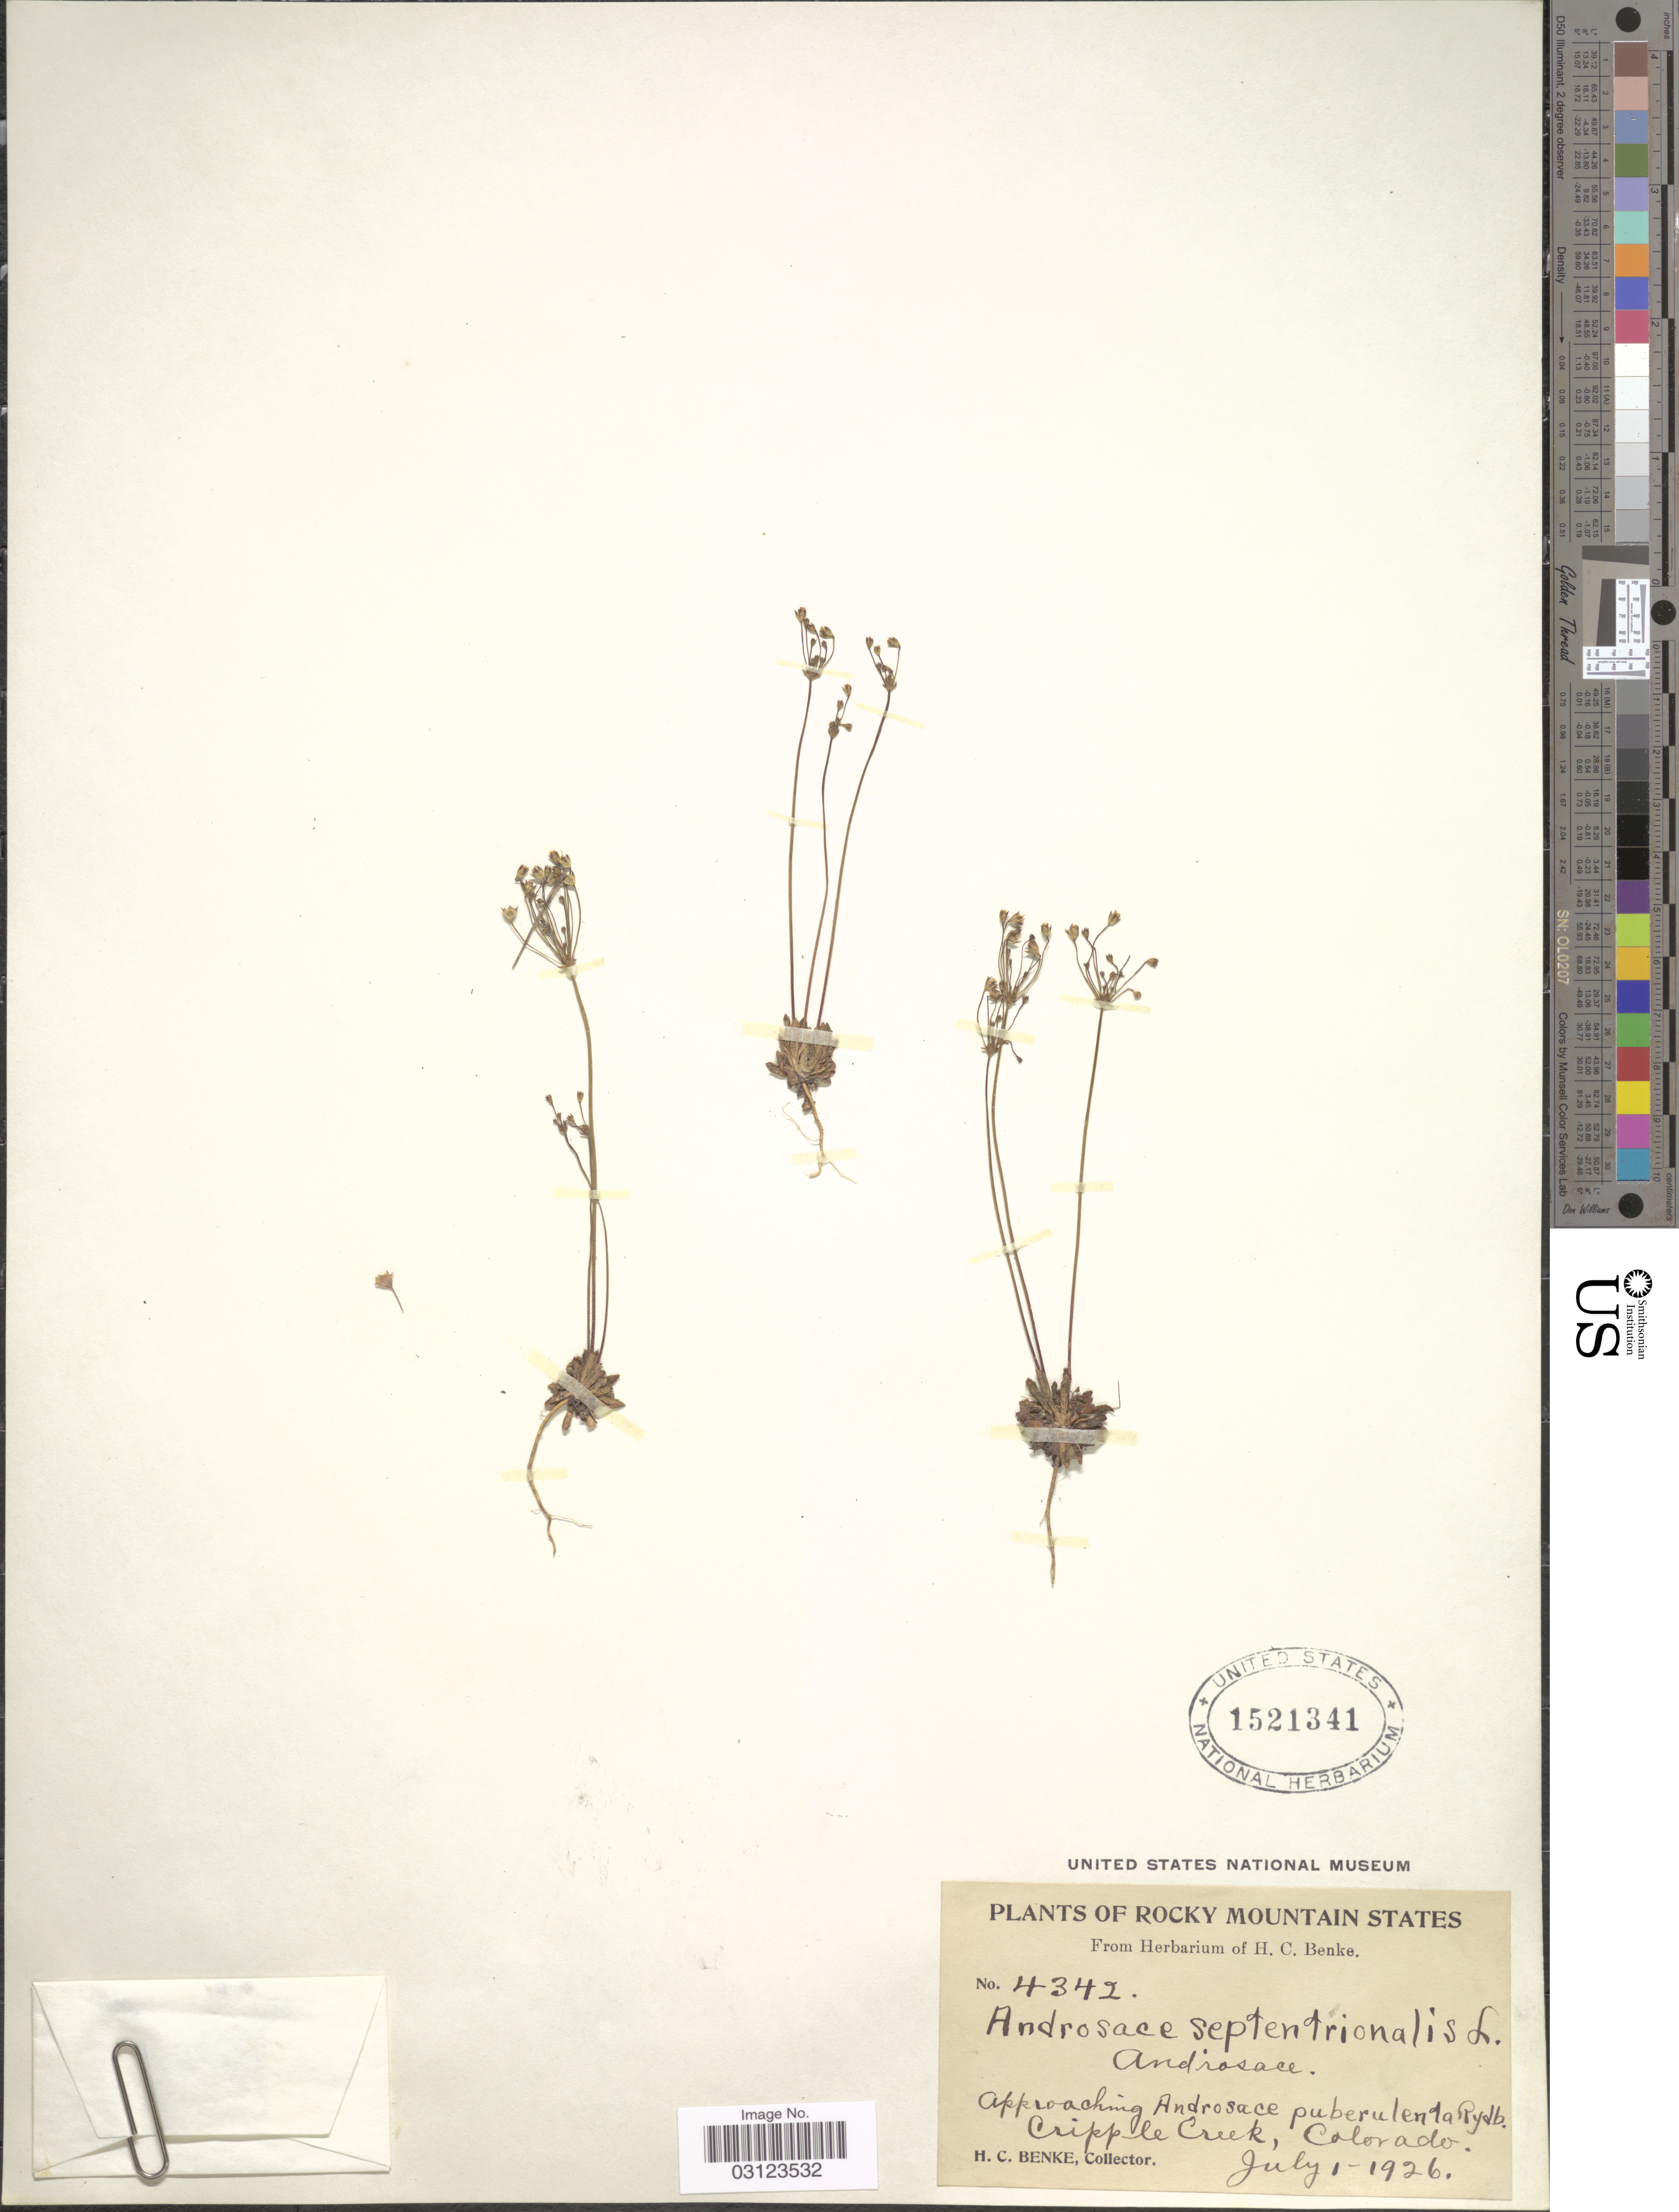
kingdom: Plantae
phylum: Tracheophyta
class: Magnoliopsida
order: Ericales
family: Primulaceae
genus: Androsace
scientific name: Androsace septentrionalis var. puberulenta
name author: (Rydb.) R. Knuth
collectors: H. Benke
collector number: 4342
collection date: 1926-07-01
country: United States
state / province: Colorado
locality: Rocky Mountain. Cripple Creek.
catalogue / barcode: US 1521341